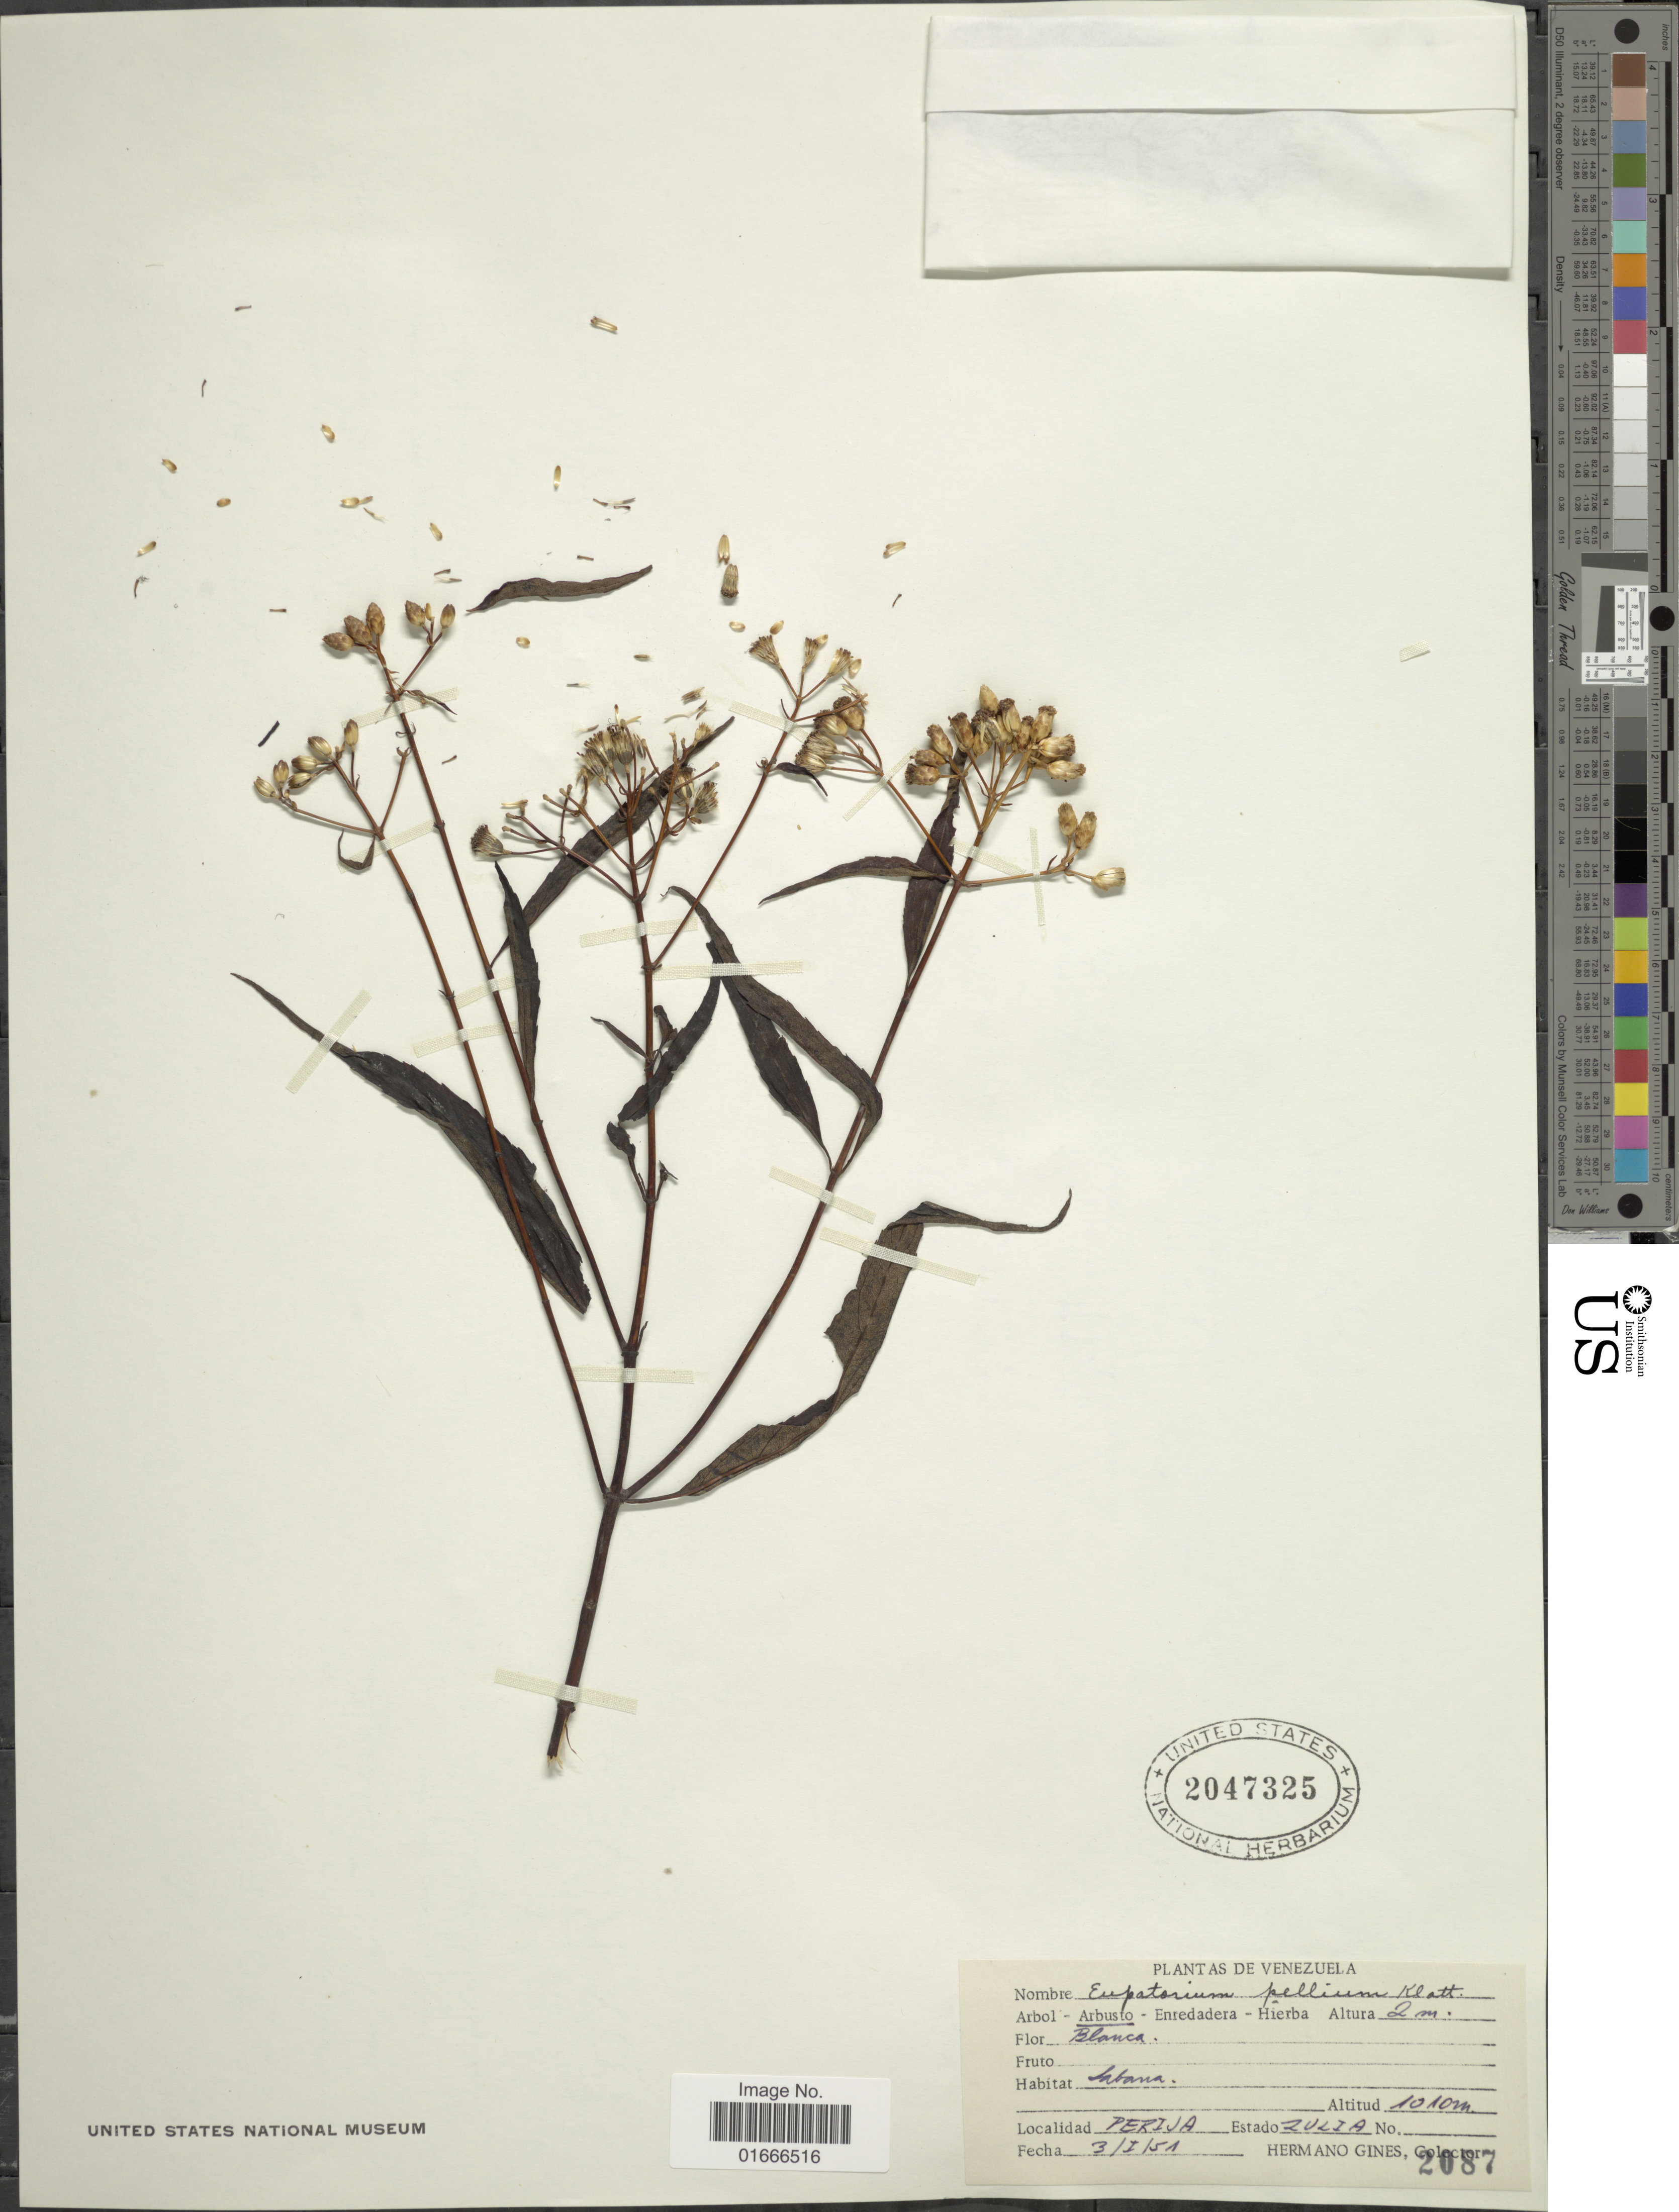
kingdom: Plantae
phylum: Tracheophyta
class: Magnoliopsida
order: Asterales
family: Asteraceae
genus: Chromolaena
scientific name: Chromolaena pellia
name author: (Klatt) R.M. King & H. Rob.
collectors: Bro. Gines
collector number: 2087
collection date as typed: Transcribed d/m/y: 3/1/51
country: Venezuela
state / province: Zulia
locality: Perija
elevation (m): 1010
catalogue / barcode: US 2047325